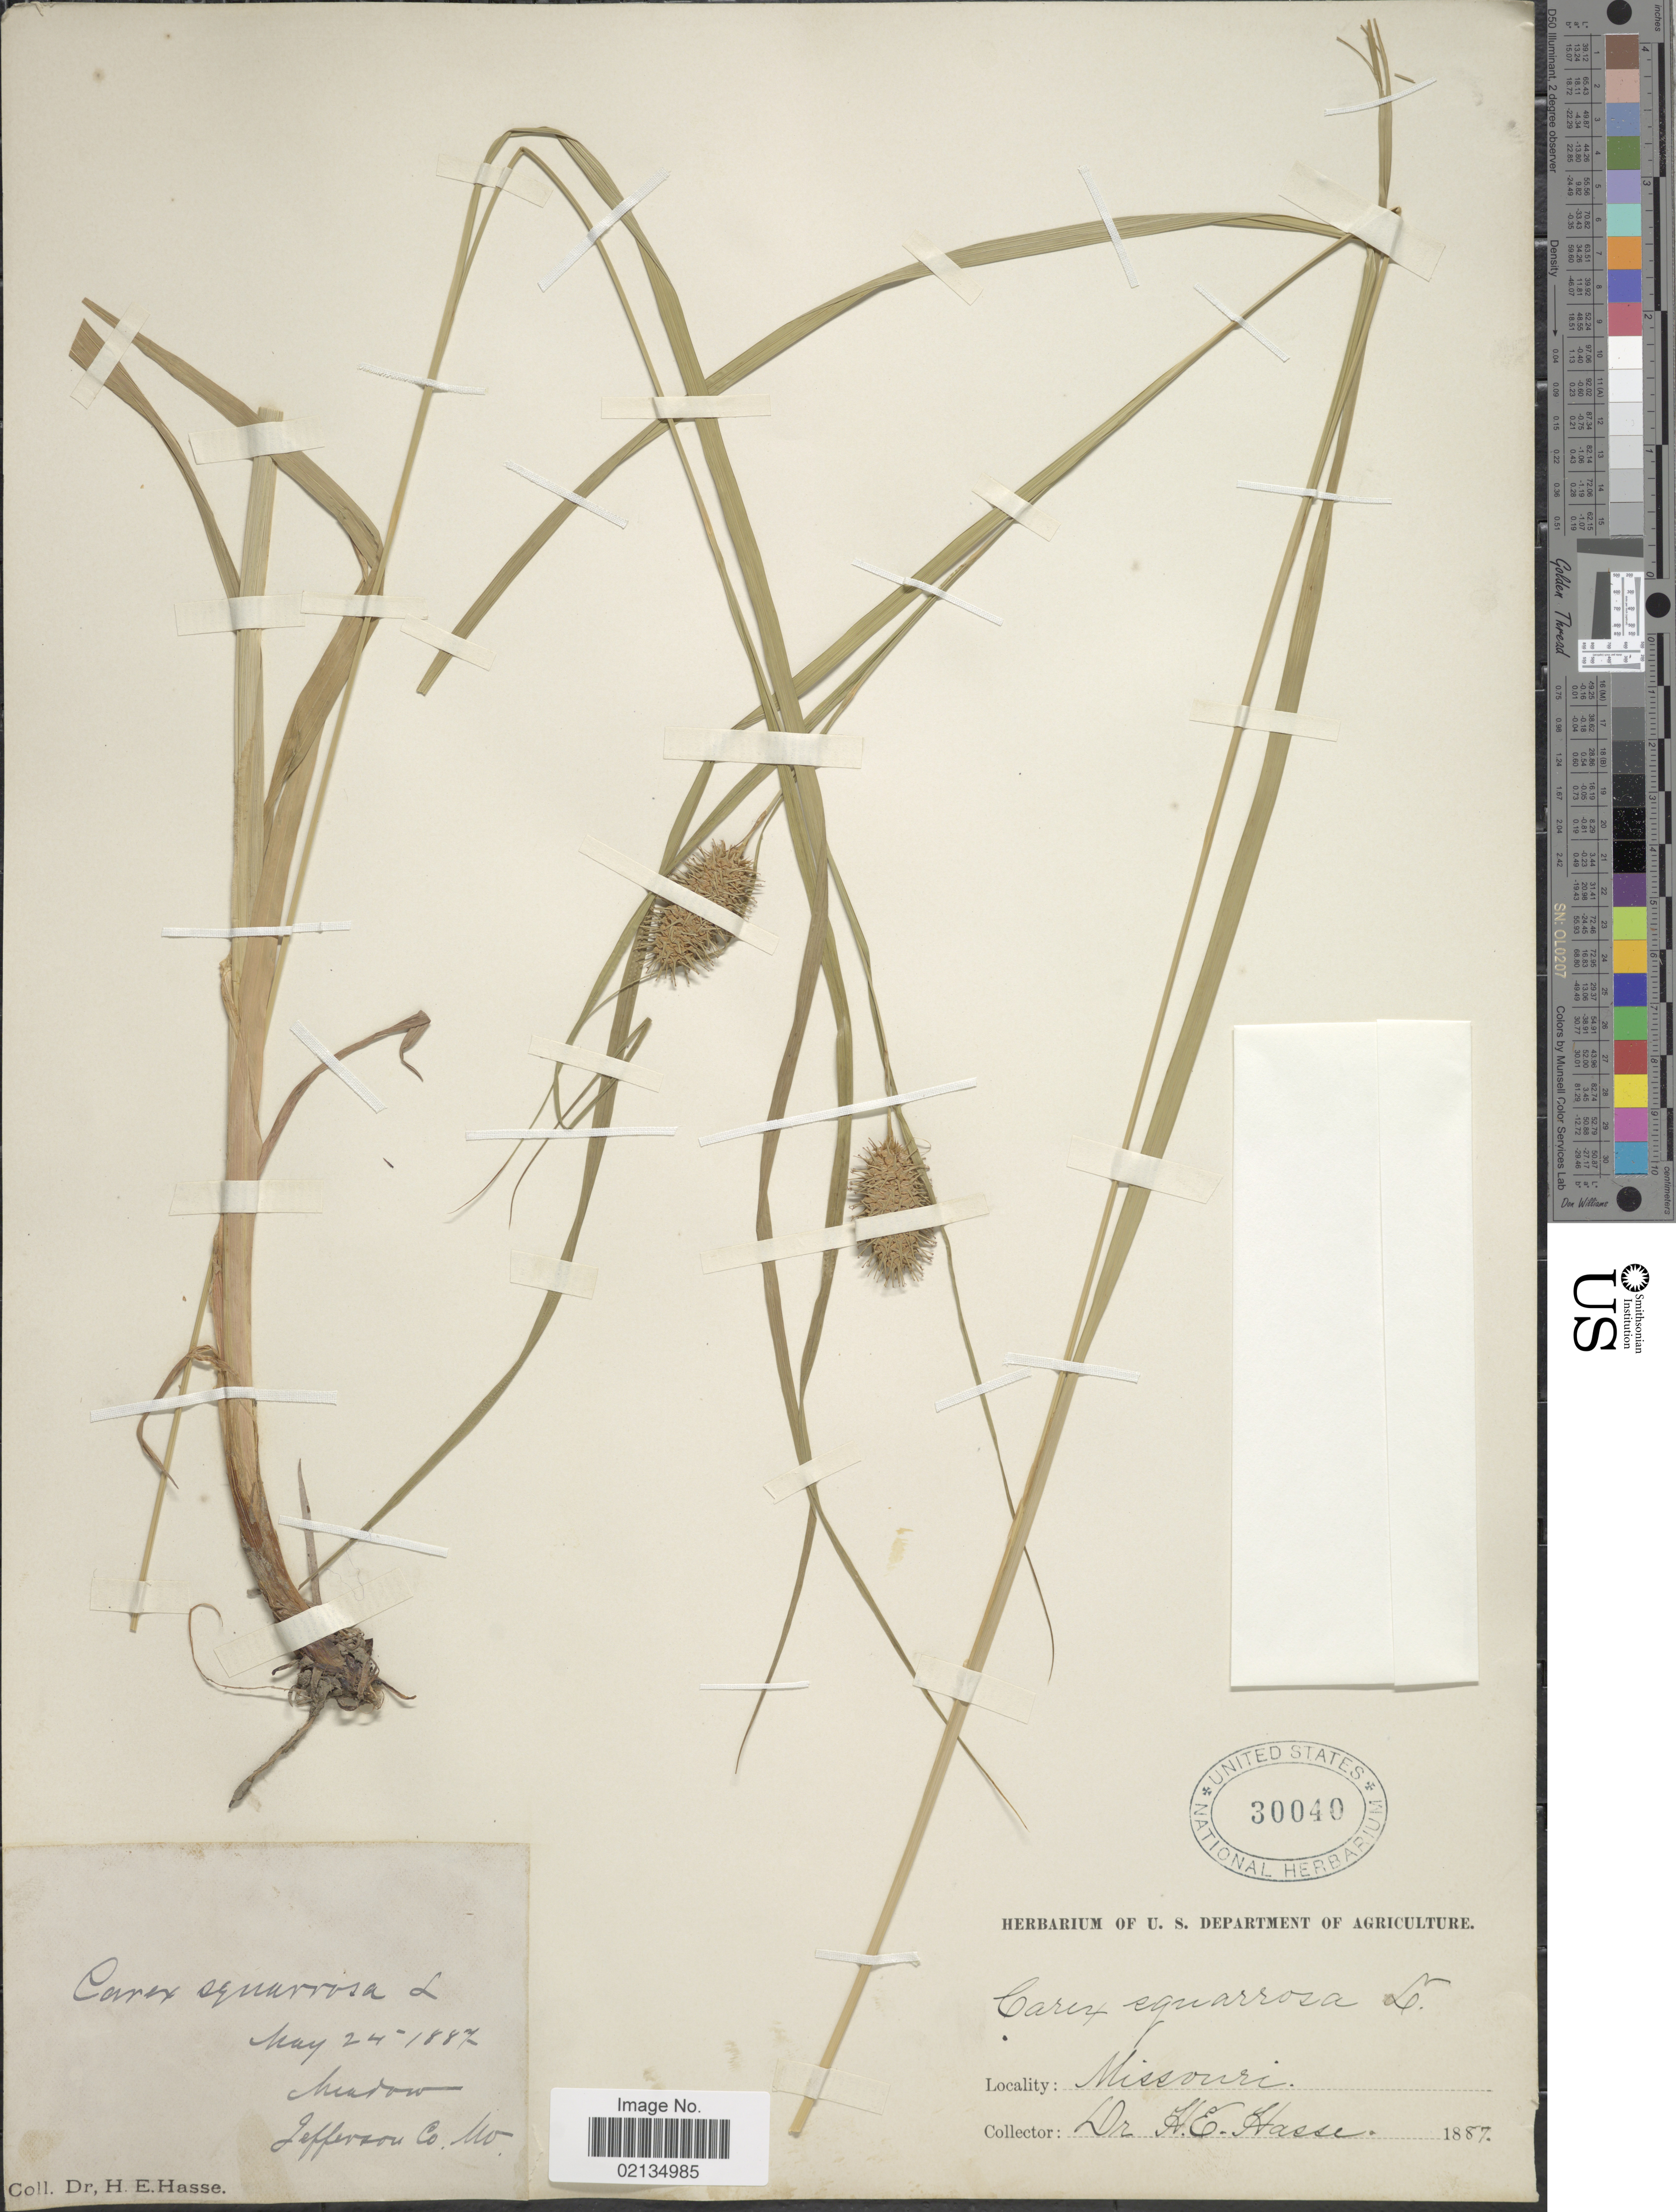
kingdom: Plantae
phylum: Tracheophyta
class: Liliopsida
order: Poales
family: Cyperaceae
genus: Carex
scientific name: Carex squarrosa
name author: L.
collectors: H. E. Hasse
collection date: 1887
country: United States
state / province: Missouri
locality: Meadow, Jefferson Co.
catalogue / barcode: US 30040